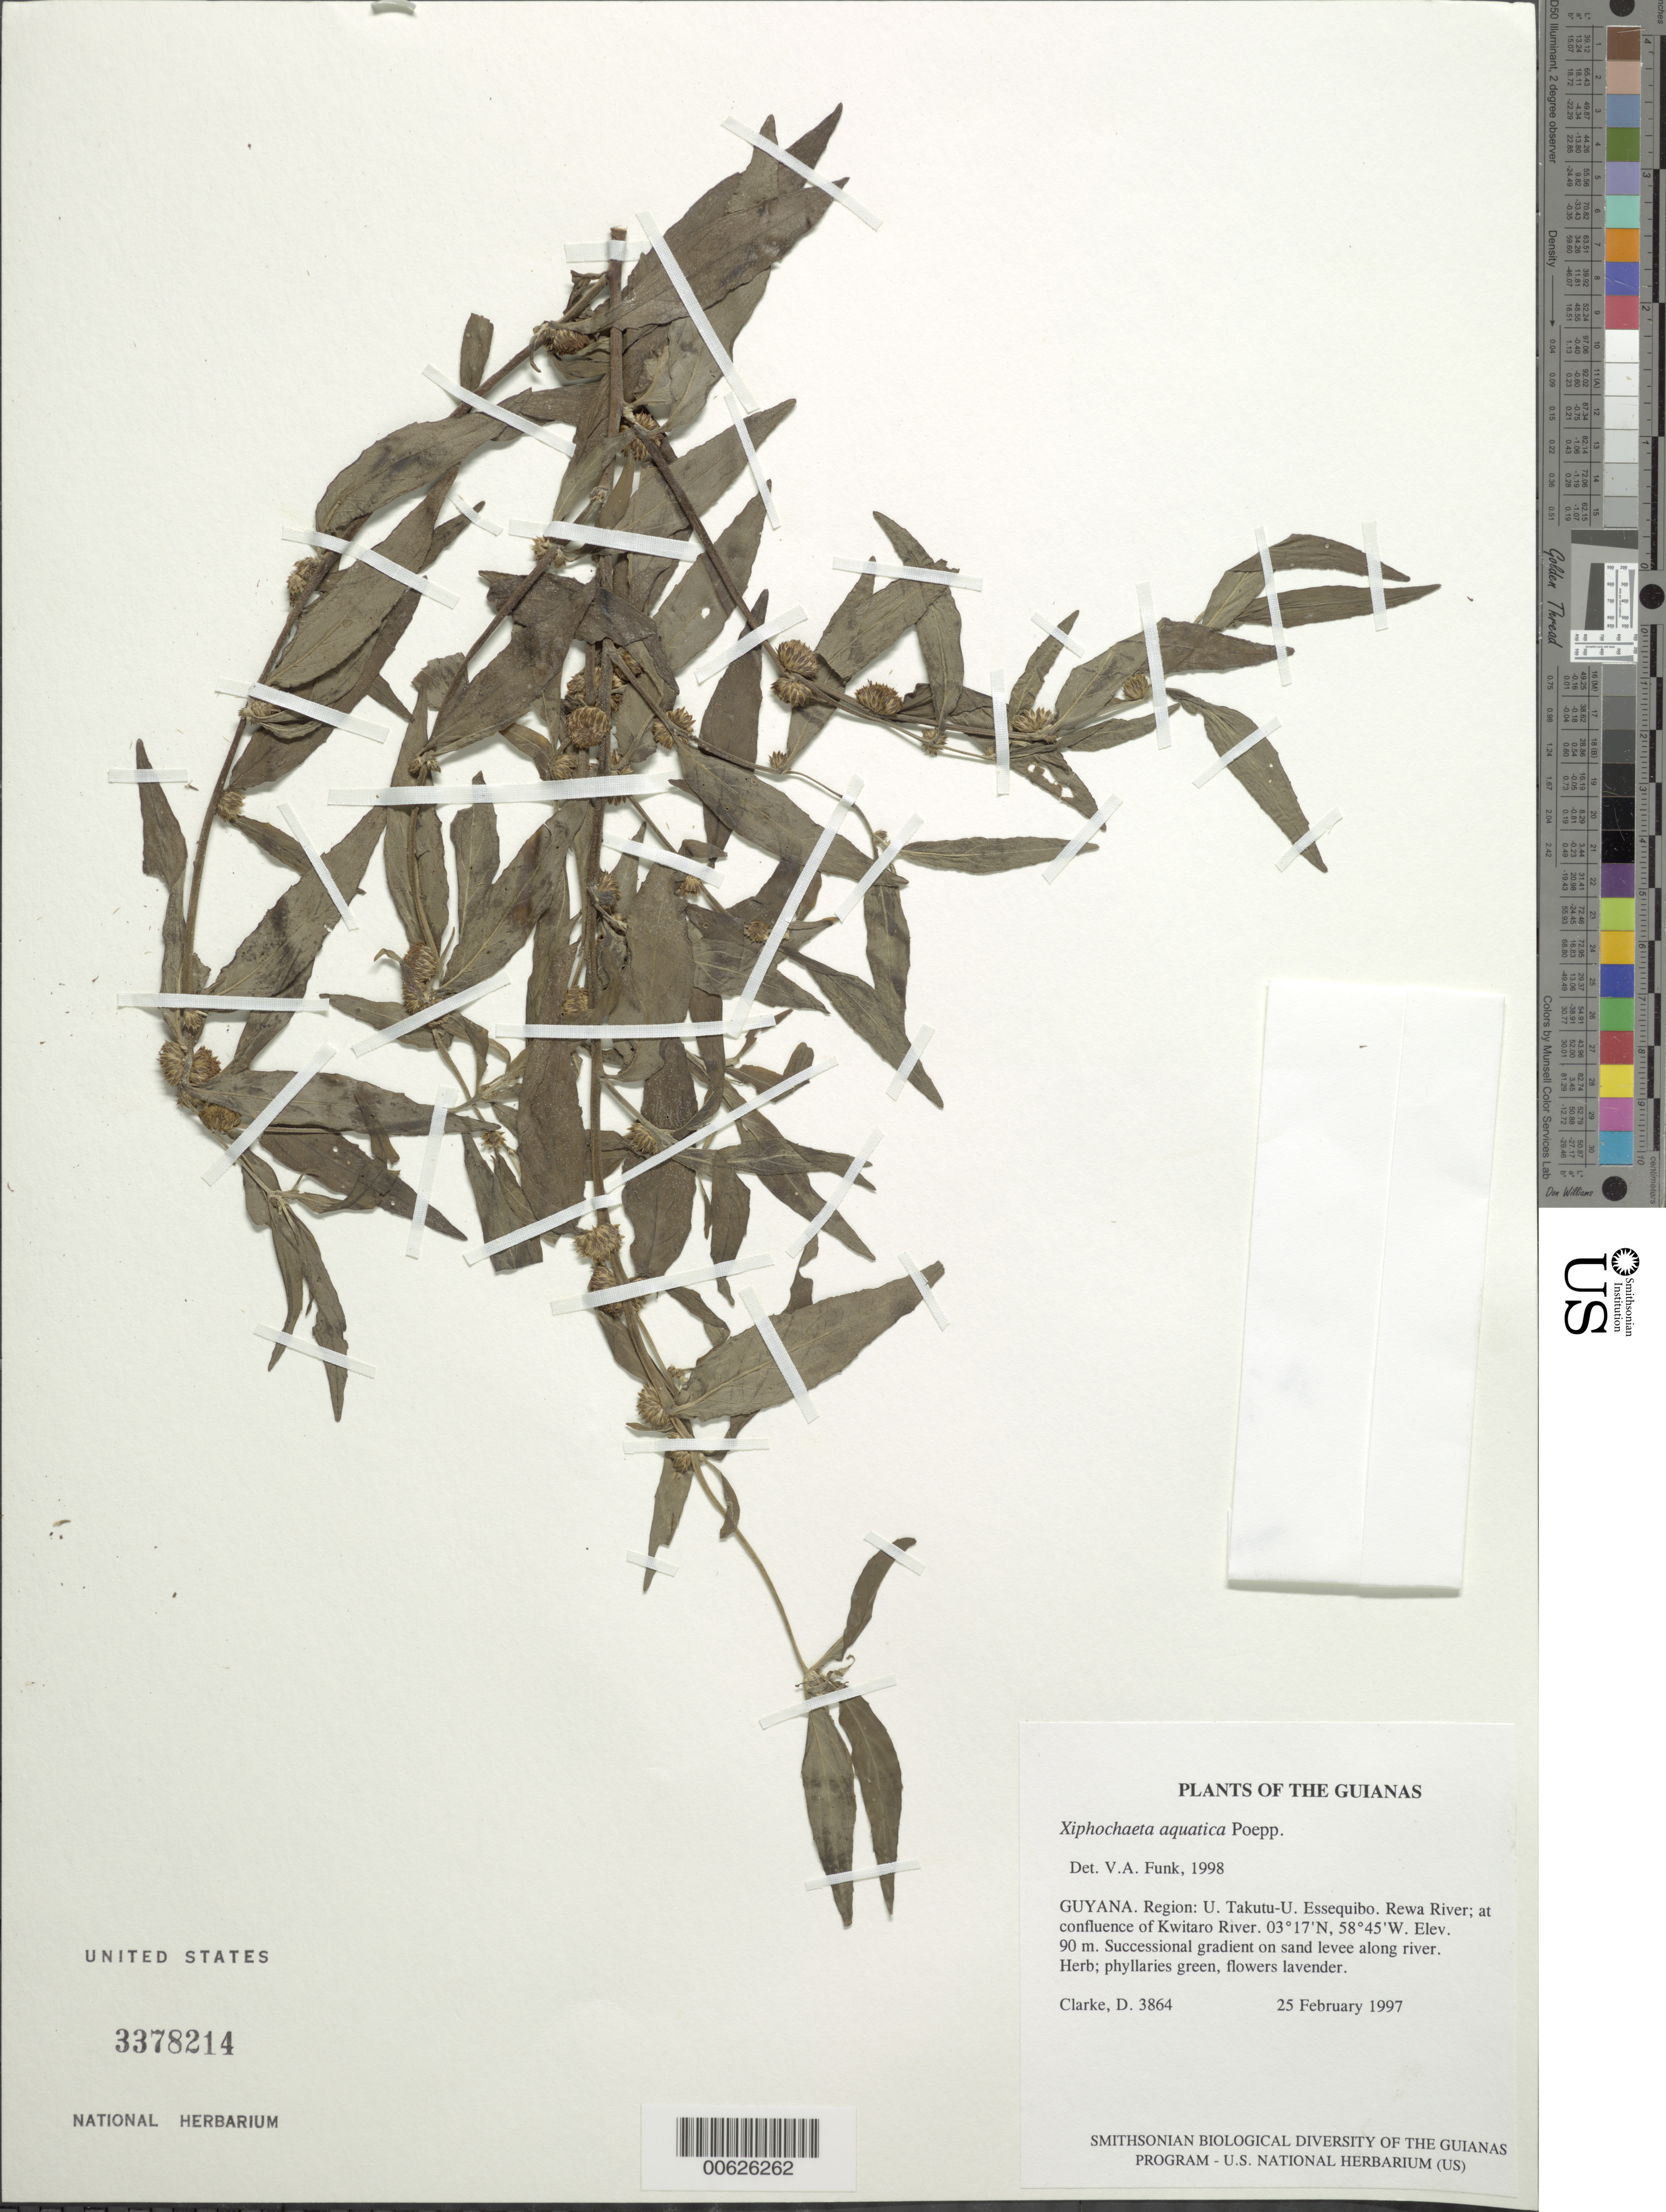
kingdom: Plantae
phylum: Tracheophyta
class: Magnoliopsida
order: Asterales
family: Asteraceae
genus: Xiphochaeta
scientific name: Xiphochaeta aquatica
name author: Poepp.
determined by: Funk, Vicki A., (BOT), Smithsonian Institution - National Museum of Natural History (UNITED STATES)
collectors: H. D. Clarke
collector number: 3864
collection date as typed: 25 February 1997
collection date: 1997-02-25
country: Guyana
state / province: U. Takutu-U. Essequibo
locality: Rewa River; at confluence of Kwitaro River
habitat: Successional gradient on sand levee along river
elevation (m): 90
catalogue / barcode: US 3378214